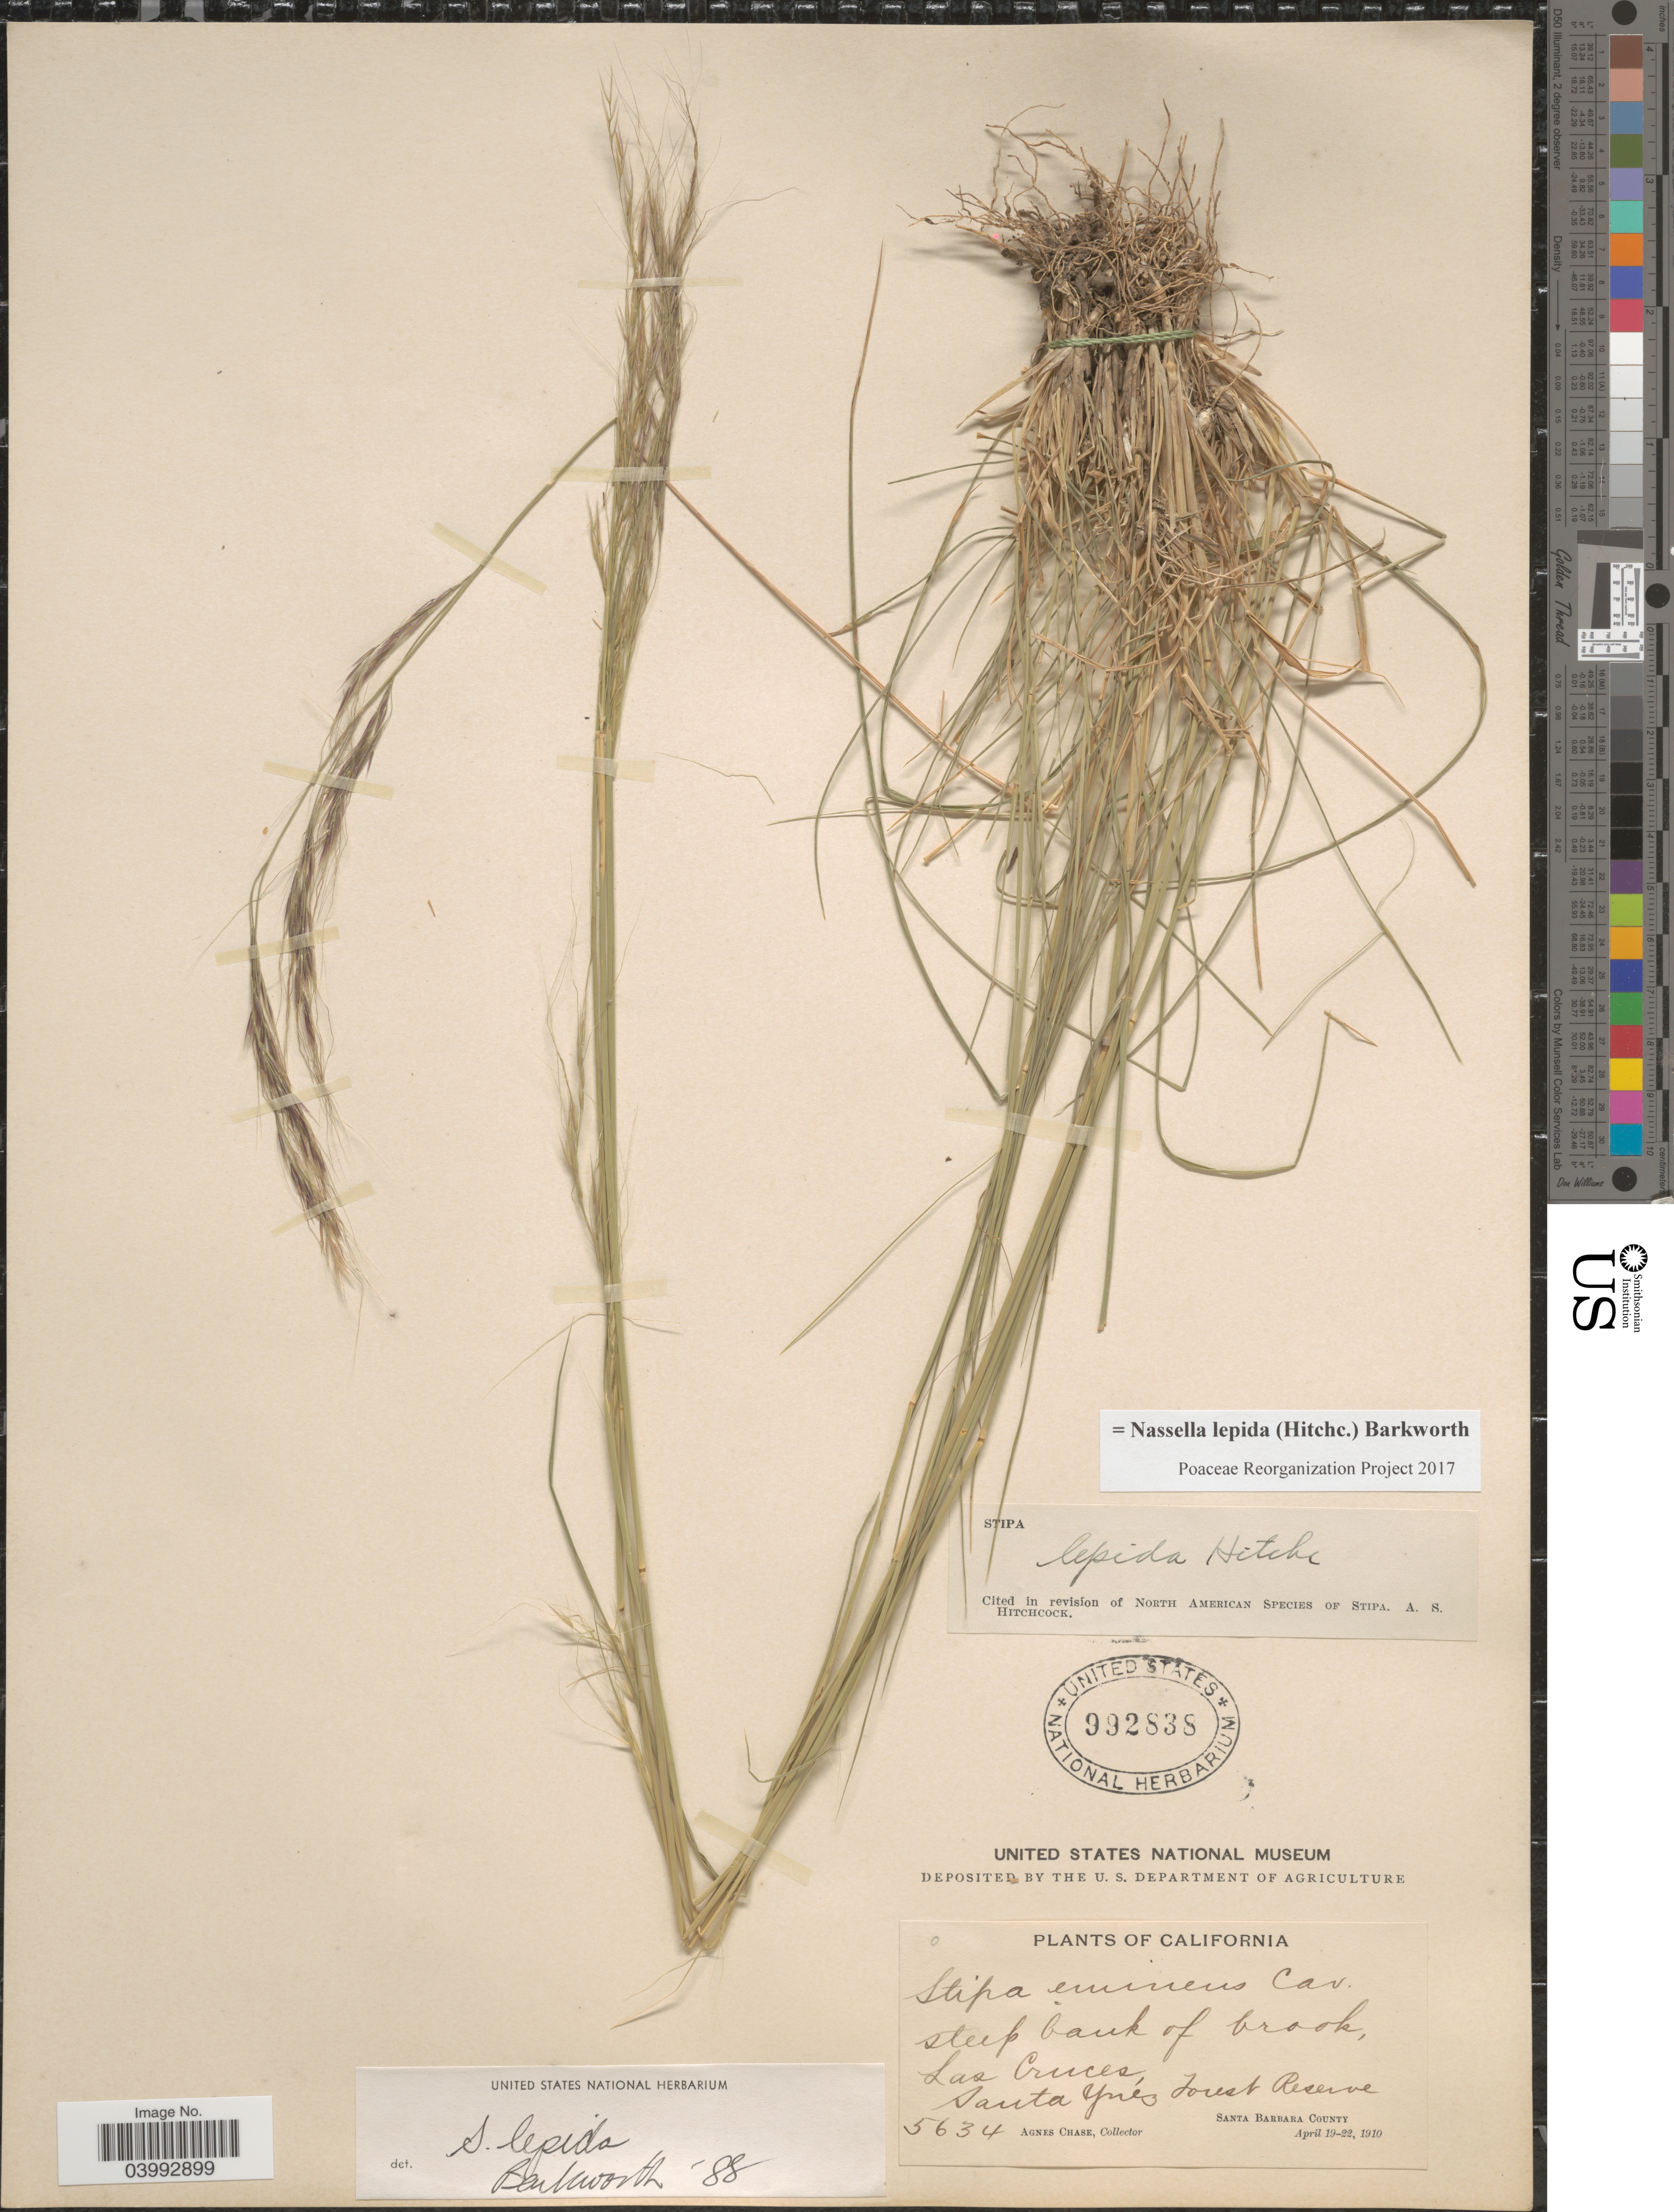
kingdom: Plantae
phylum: Tracheophyta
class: Liliopsida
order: Poales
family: Poaceae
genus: Nassella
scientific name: Nassella lepida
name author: (Hitchc.) Barkworth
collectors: A. Chase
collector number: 5634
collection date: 1910-04-19/1910-04-22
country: United States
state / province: California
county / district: Santa Barbara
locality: Steep bank of brook, Las Cruces,Santa Ynes Forest Reserve. Santa Barbara County.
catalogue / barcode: US 992838